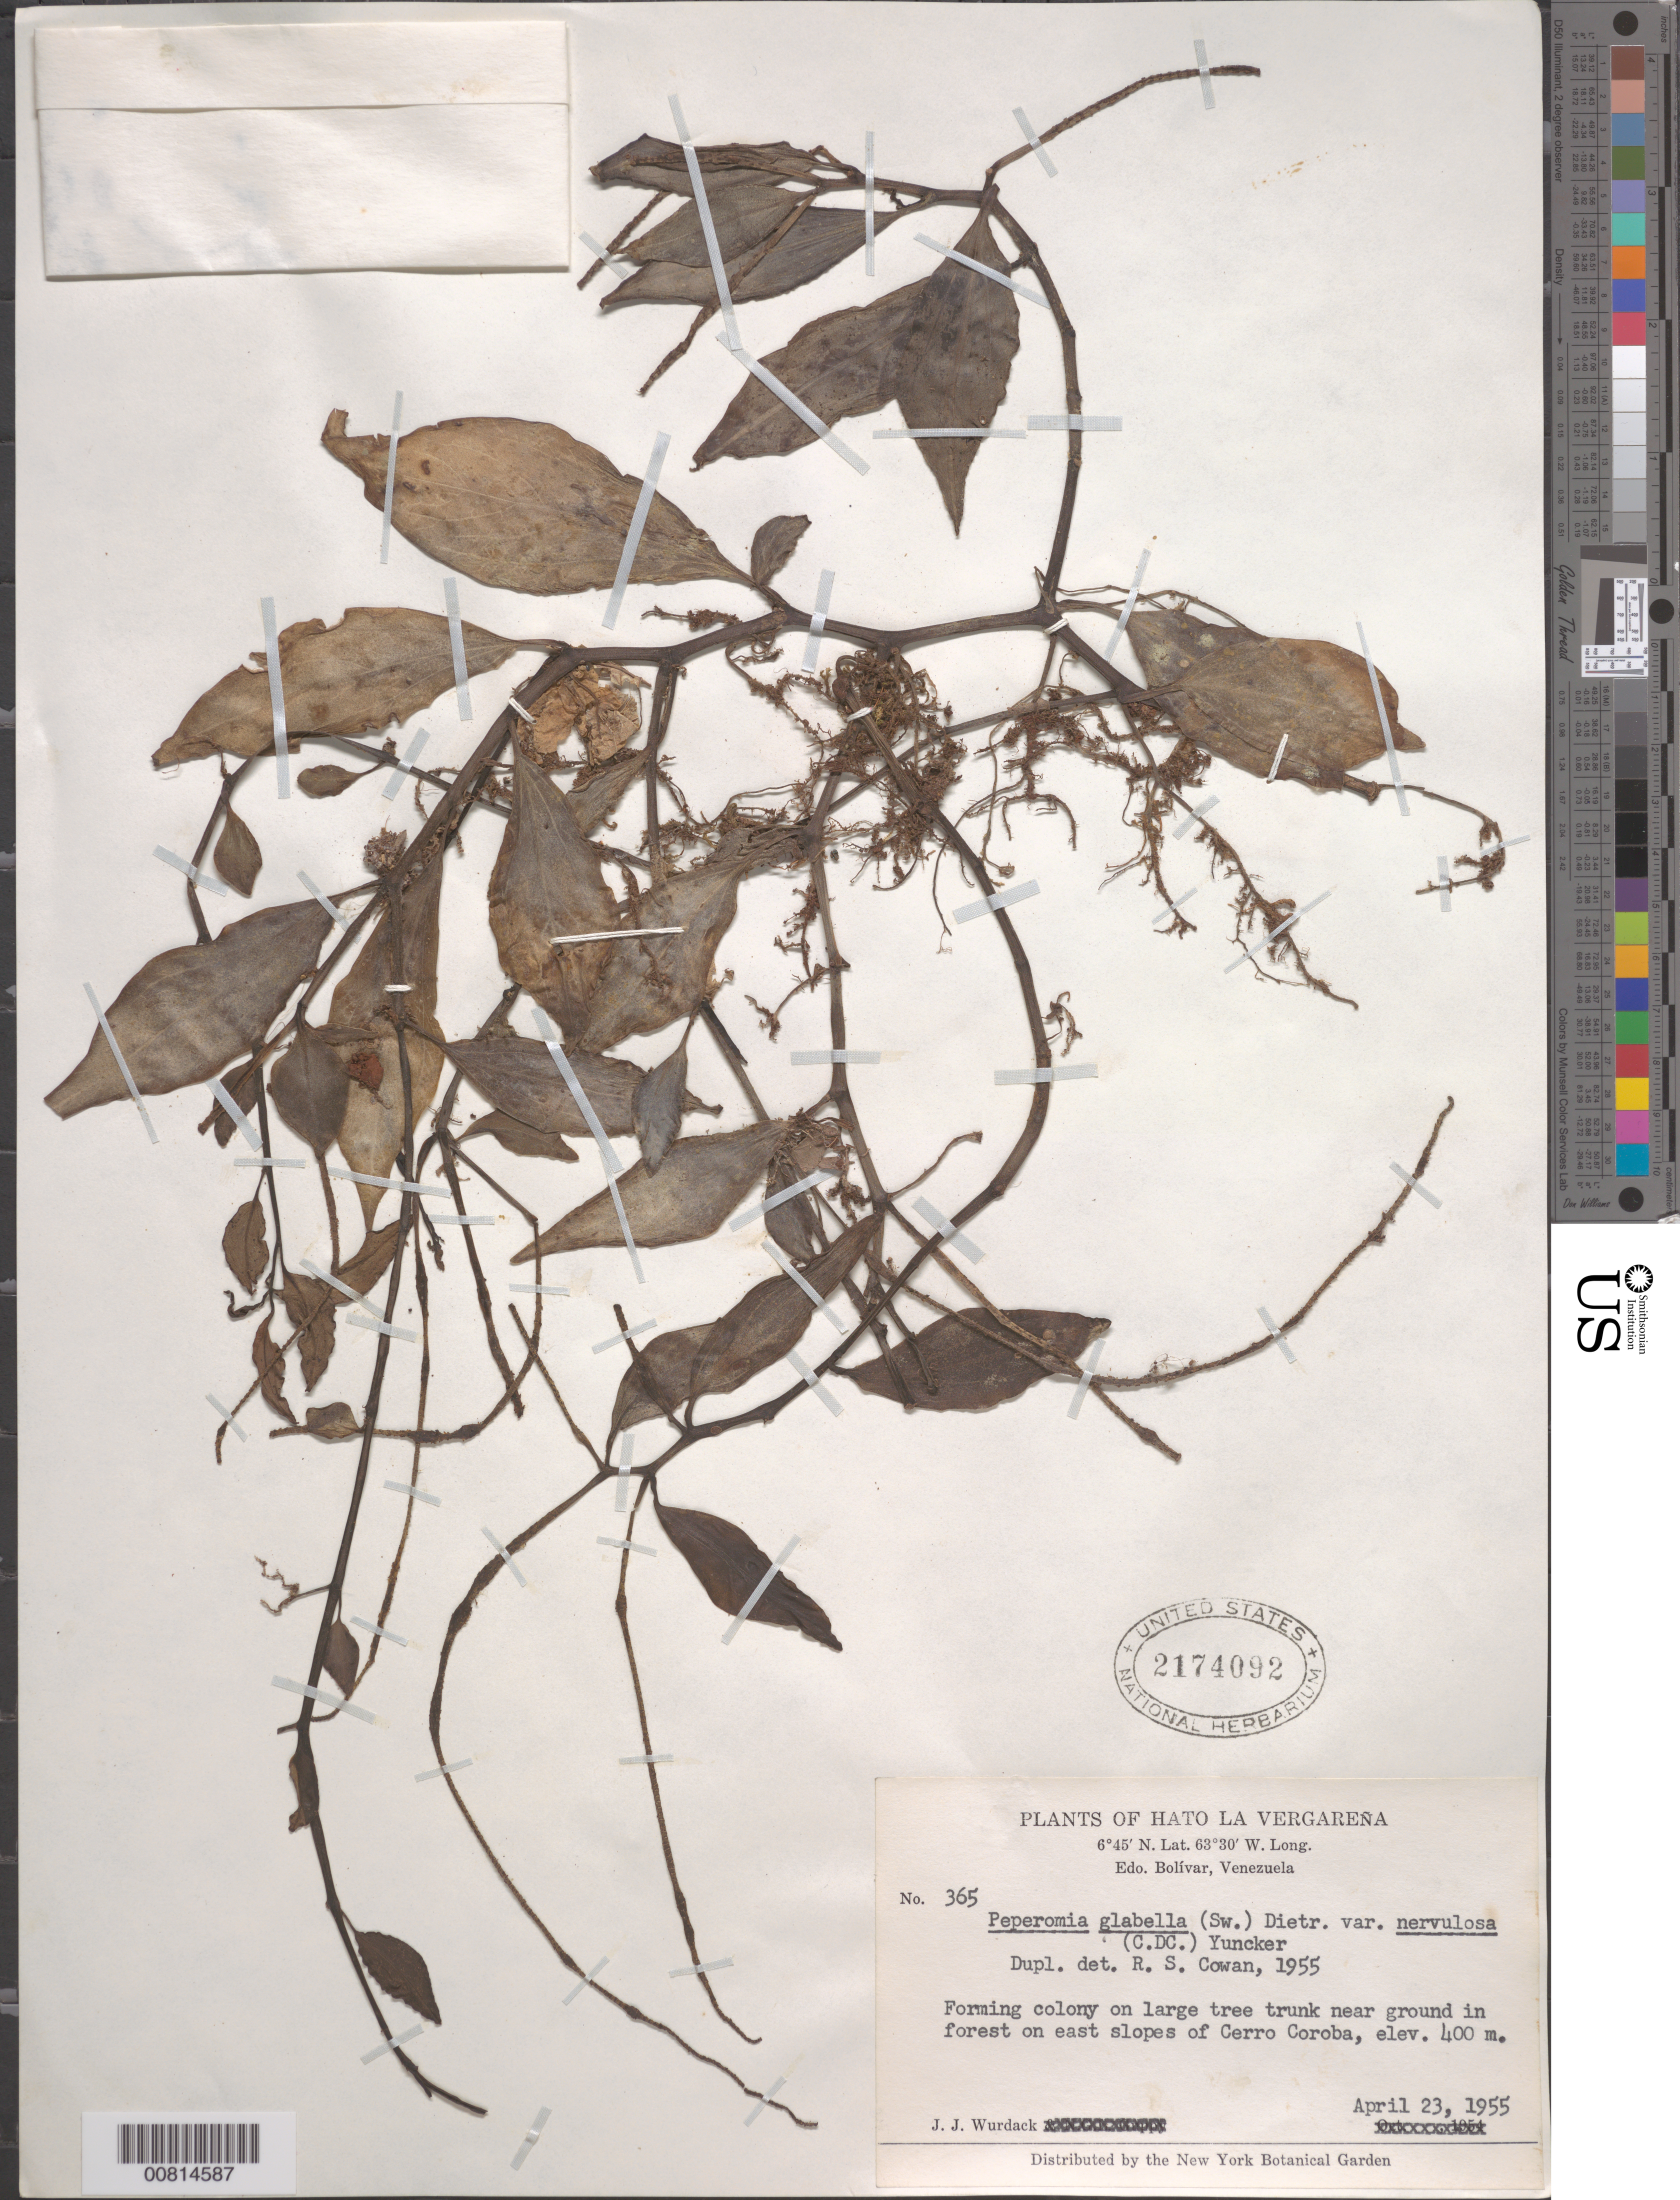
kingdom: Plantae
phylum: Tracheophyta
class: Magnoliopsida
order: Piperales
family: Piperaceae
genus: Peperomia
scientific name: Peperomia glabella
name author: (Sw.) A. Dietr.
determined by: Cowan, R. S.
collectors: J. J. Wurdack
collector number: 365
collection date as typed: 23-Apr-55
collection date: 1955-04-23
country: Venezuela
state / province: Bolívar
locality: Cerro Coroba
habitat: Forest on E slope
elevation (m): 400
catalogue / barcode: US 2174092